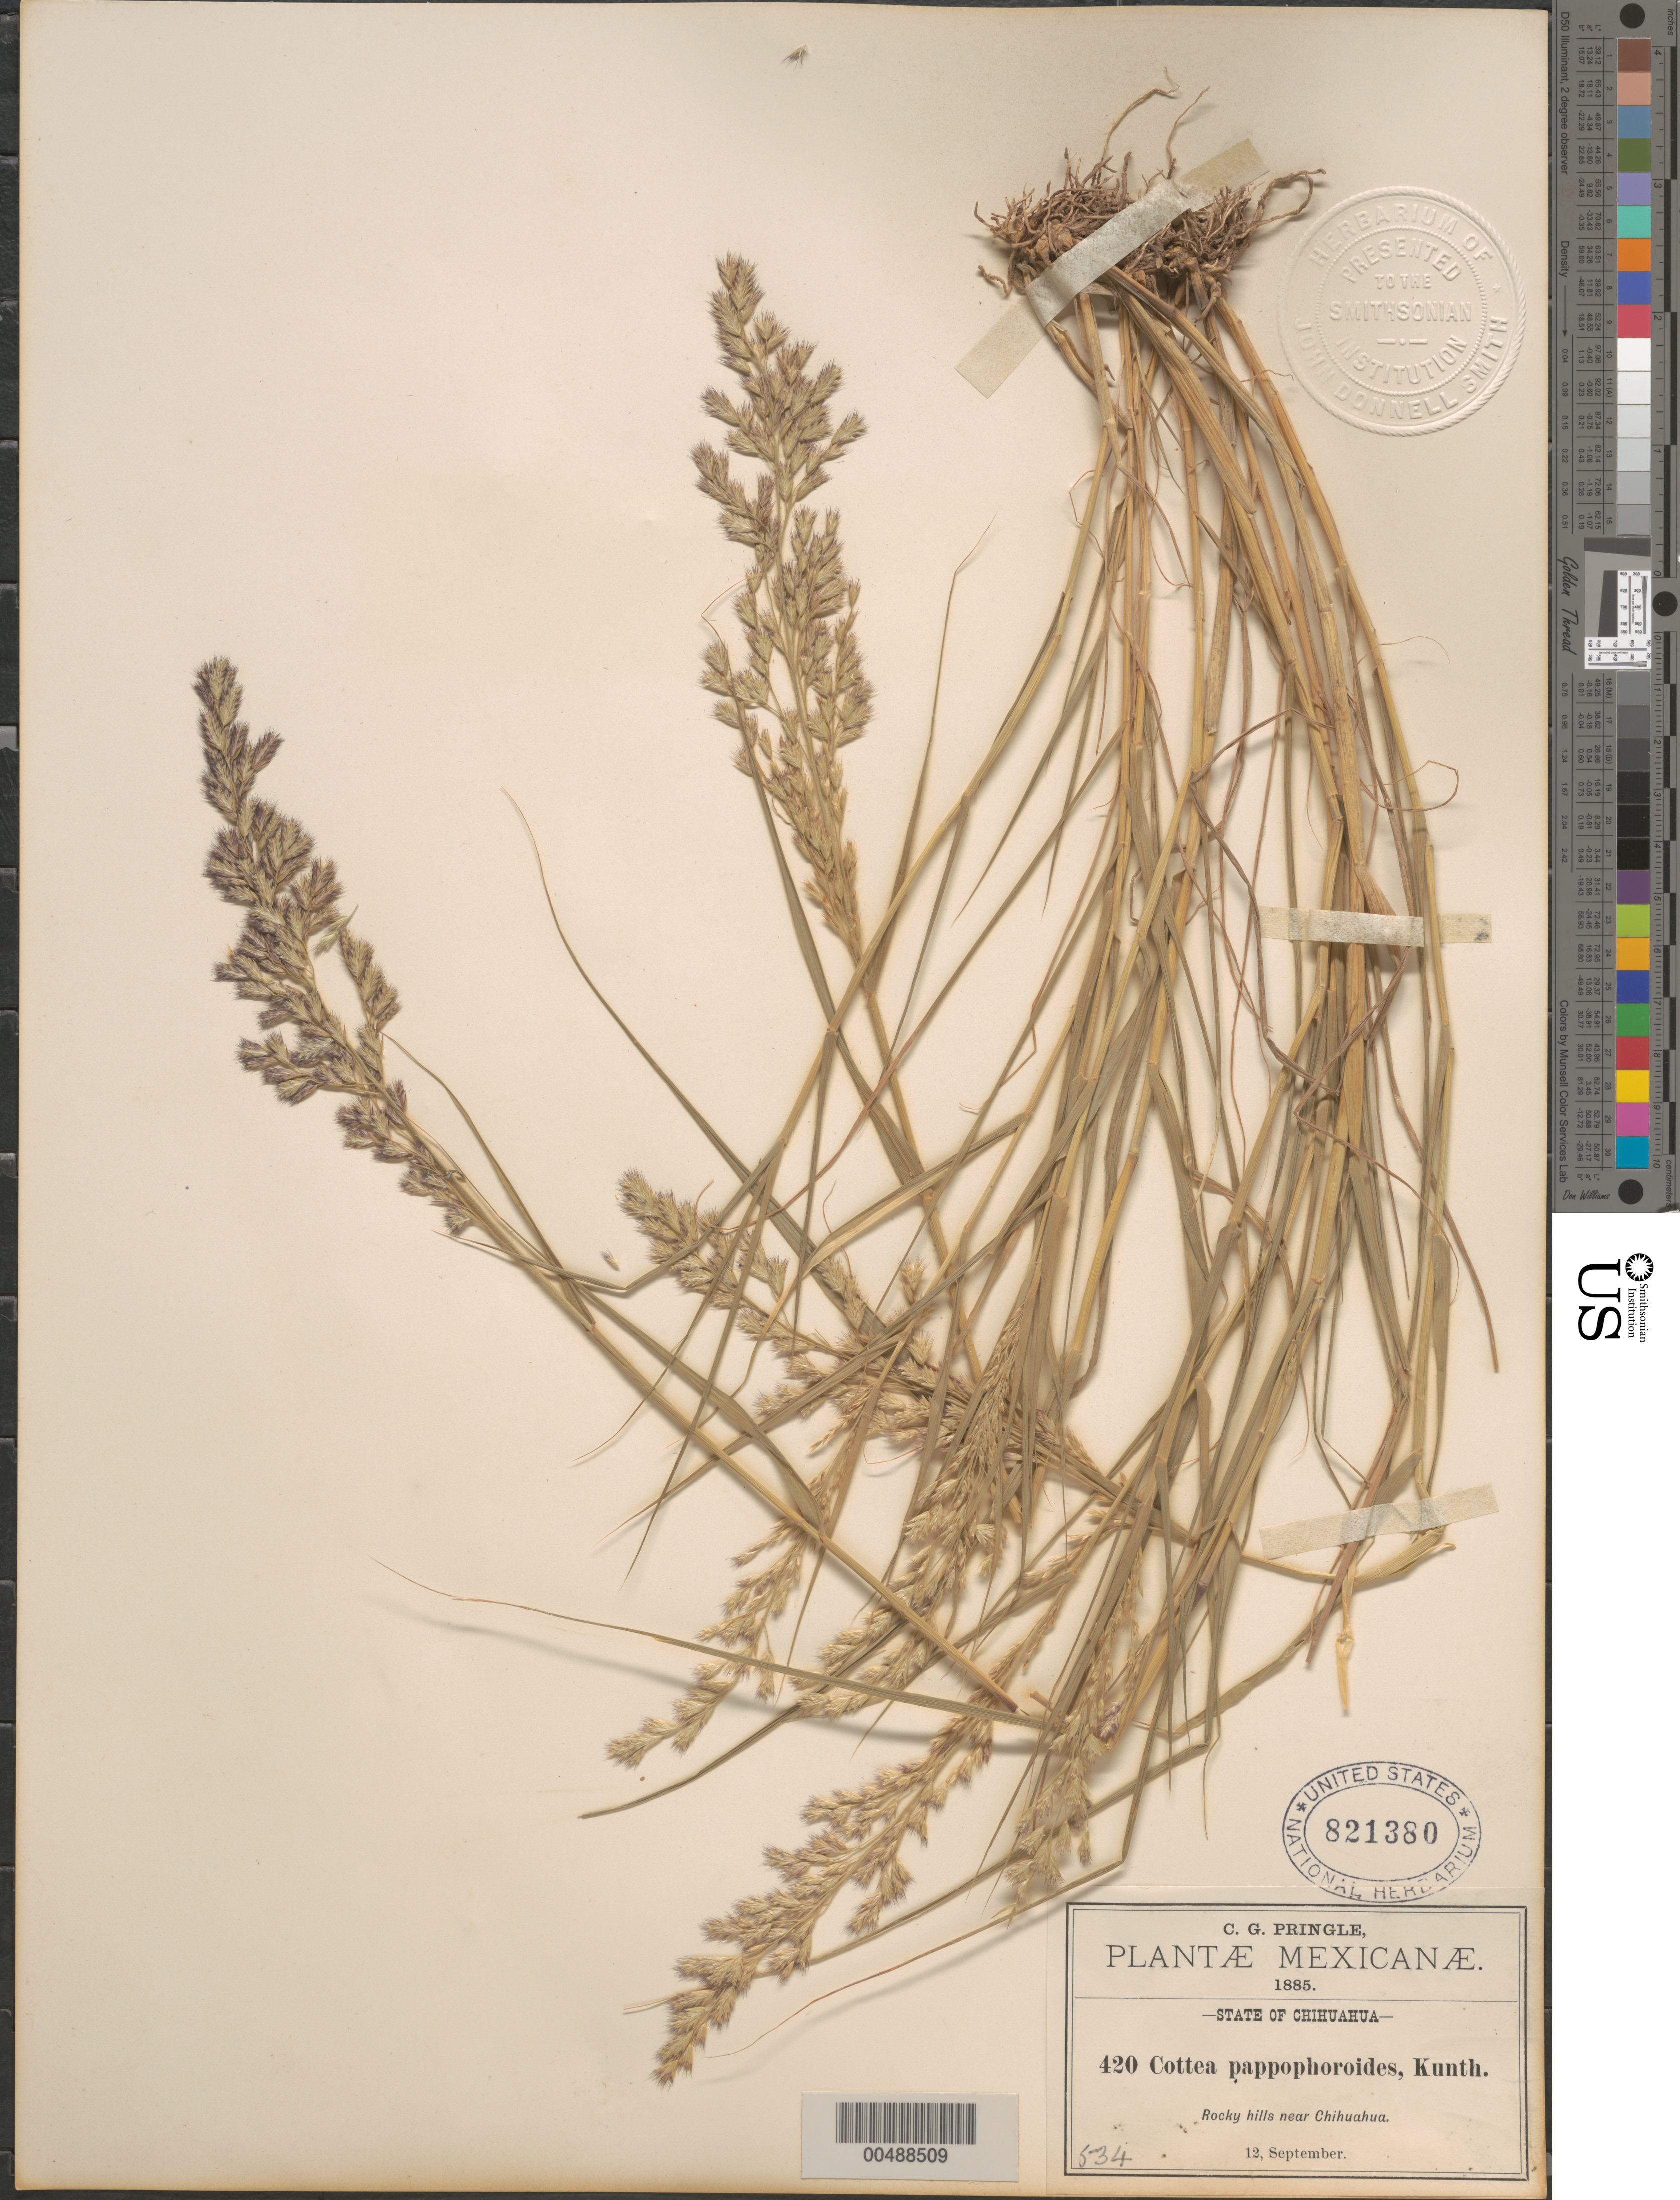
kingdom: Plantae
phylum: Tracheophyta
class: Liliopsida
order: Poales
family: Poaceae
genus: Cottea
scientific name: Cottea pappophoroides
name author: Kunth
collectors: C. G. Pringle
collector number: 534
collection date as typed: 12 Sep 1885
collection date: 1885-09-12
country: Mexico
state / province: Chihuahua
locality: Near Chihuahua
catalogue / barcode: US 821380